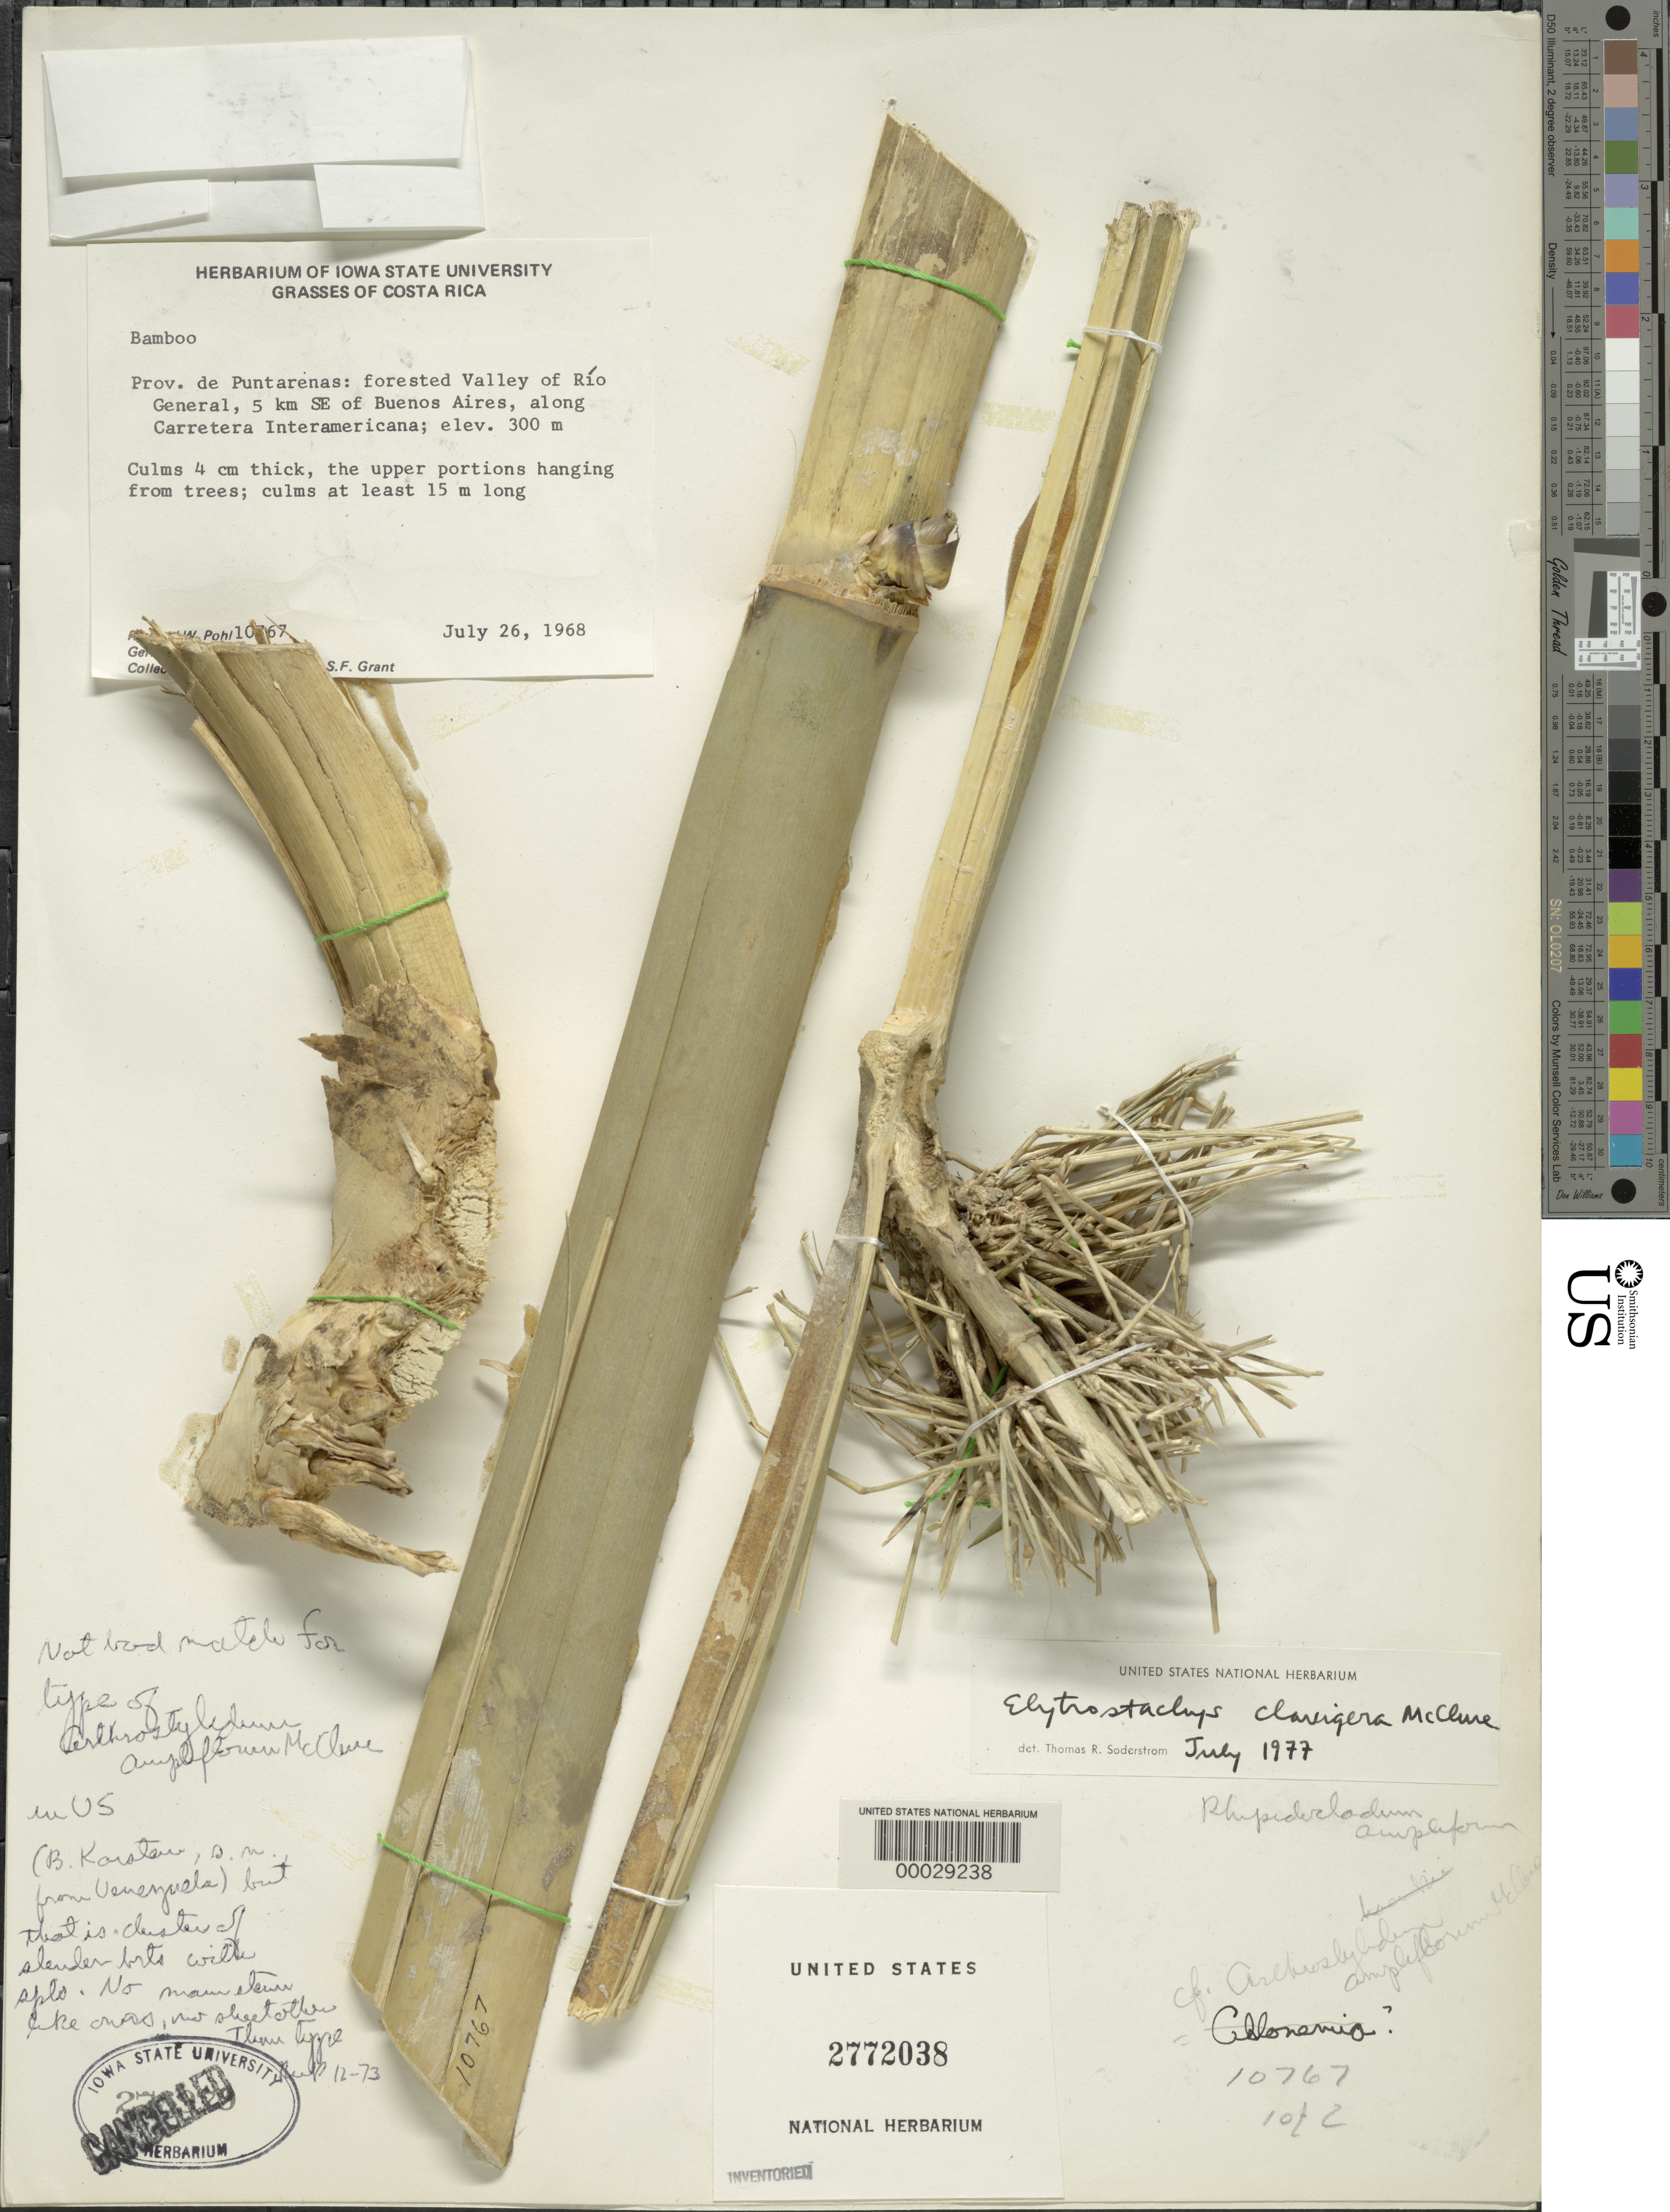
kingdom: Plantae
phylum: Tracheophyta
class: Liliopsida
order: Poales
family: Poaceae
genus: Elytrostachys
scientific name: Elytrostachys clavigera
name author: McClure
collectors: R. W. Pohl & G. Davidse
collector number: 10767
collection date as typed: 26 Jul 1968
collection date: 1968-07-26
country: Costa Rica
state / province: Puntarenas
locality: Valley of rio general, along carretera interamericana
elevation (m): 300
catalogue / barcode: US 2772038